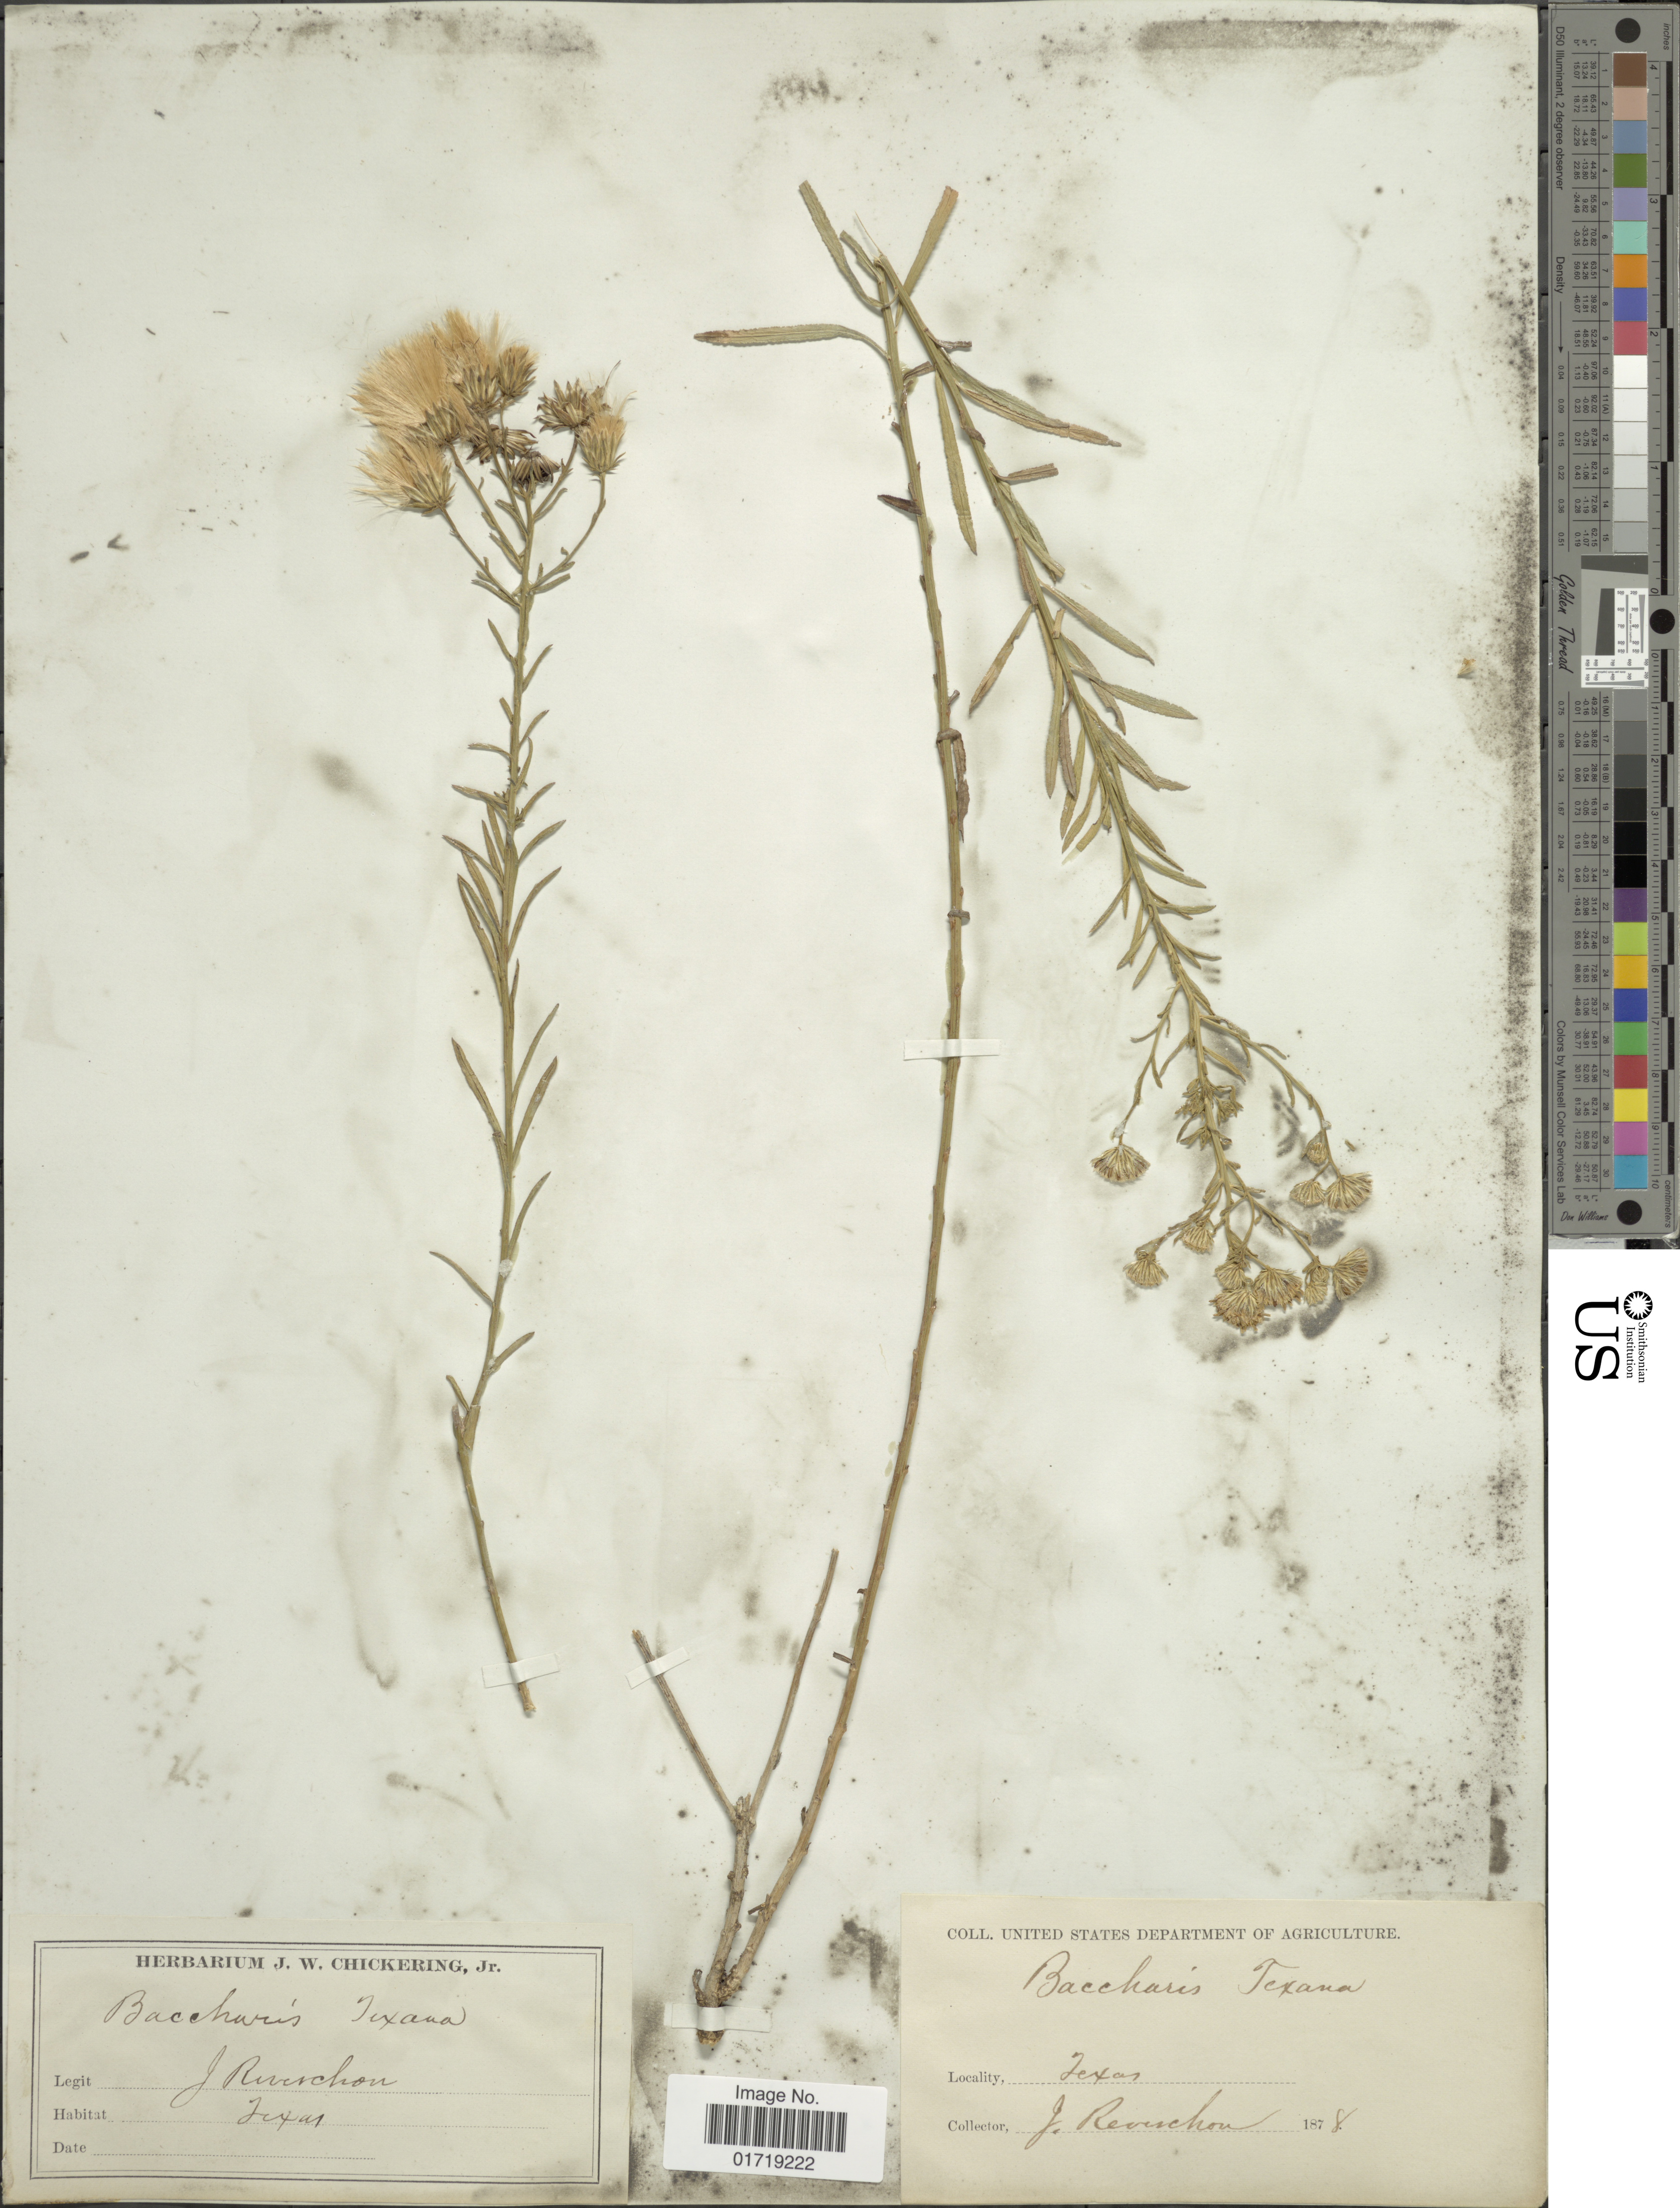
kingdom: Plantae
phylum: Tracheophyta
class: Magnoliopsida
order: Asterales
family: Asteraceae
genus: Baccharis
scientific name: Baccharis texana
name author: (Torr.) A. Gray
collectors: J. Reverchon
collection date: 1878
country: United States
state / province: Texas